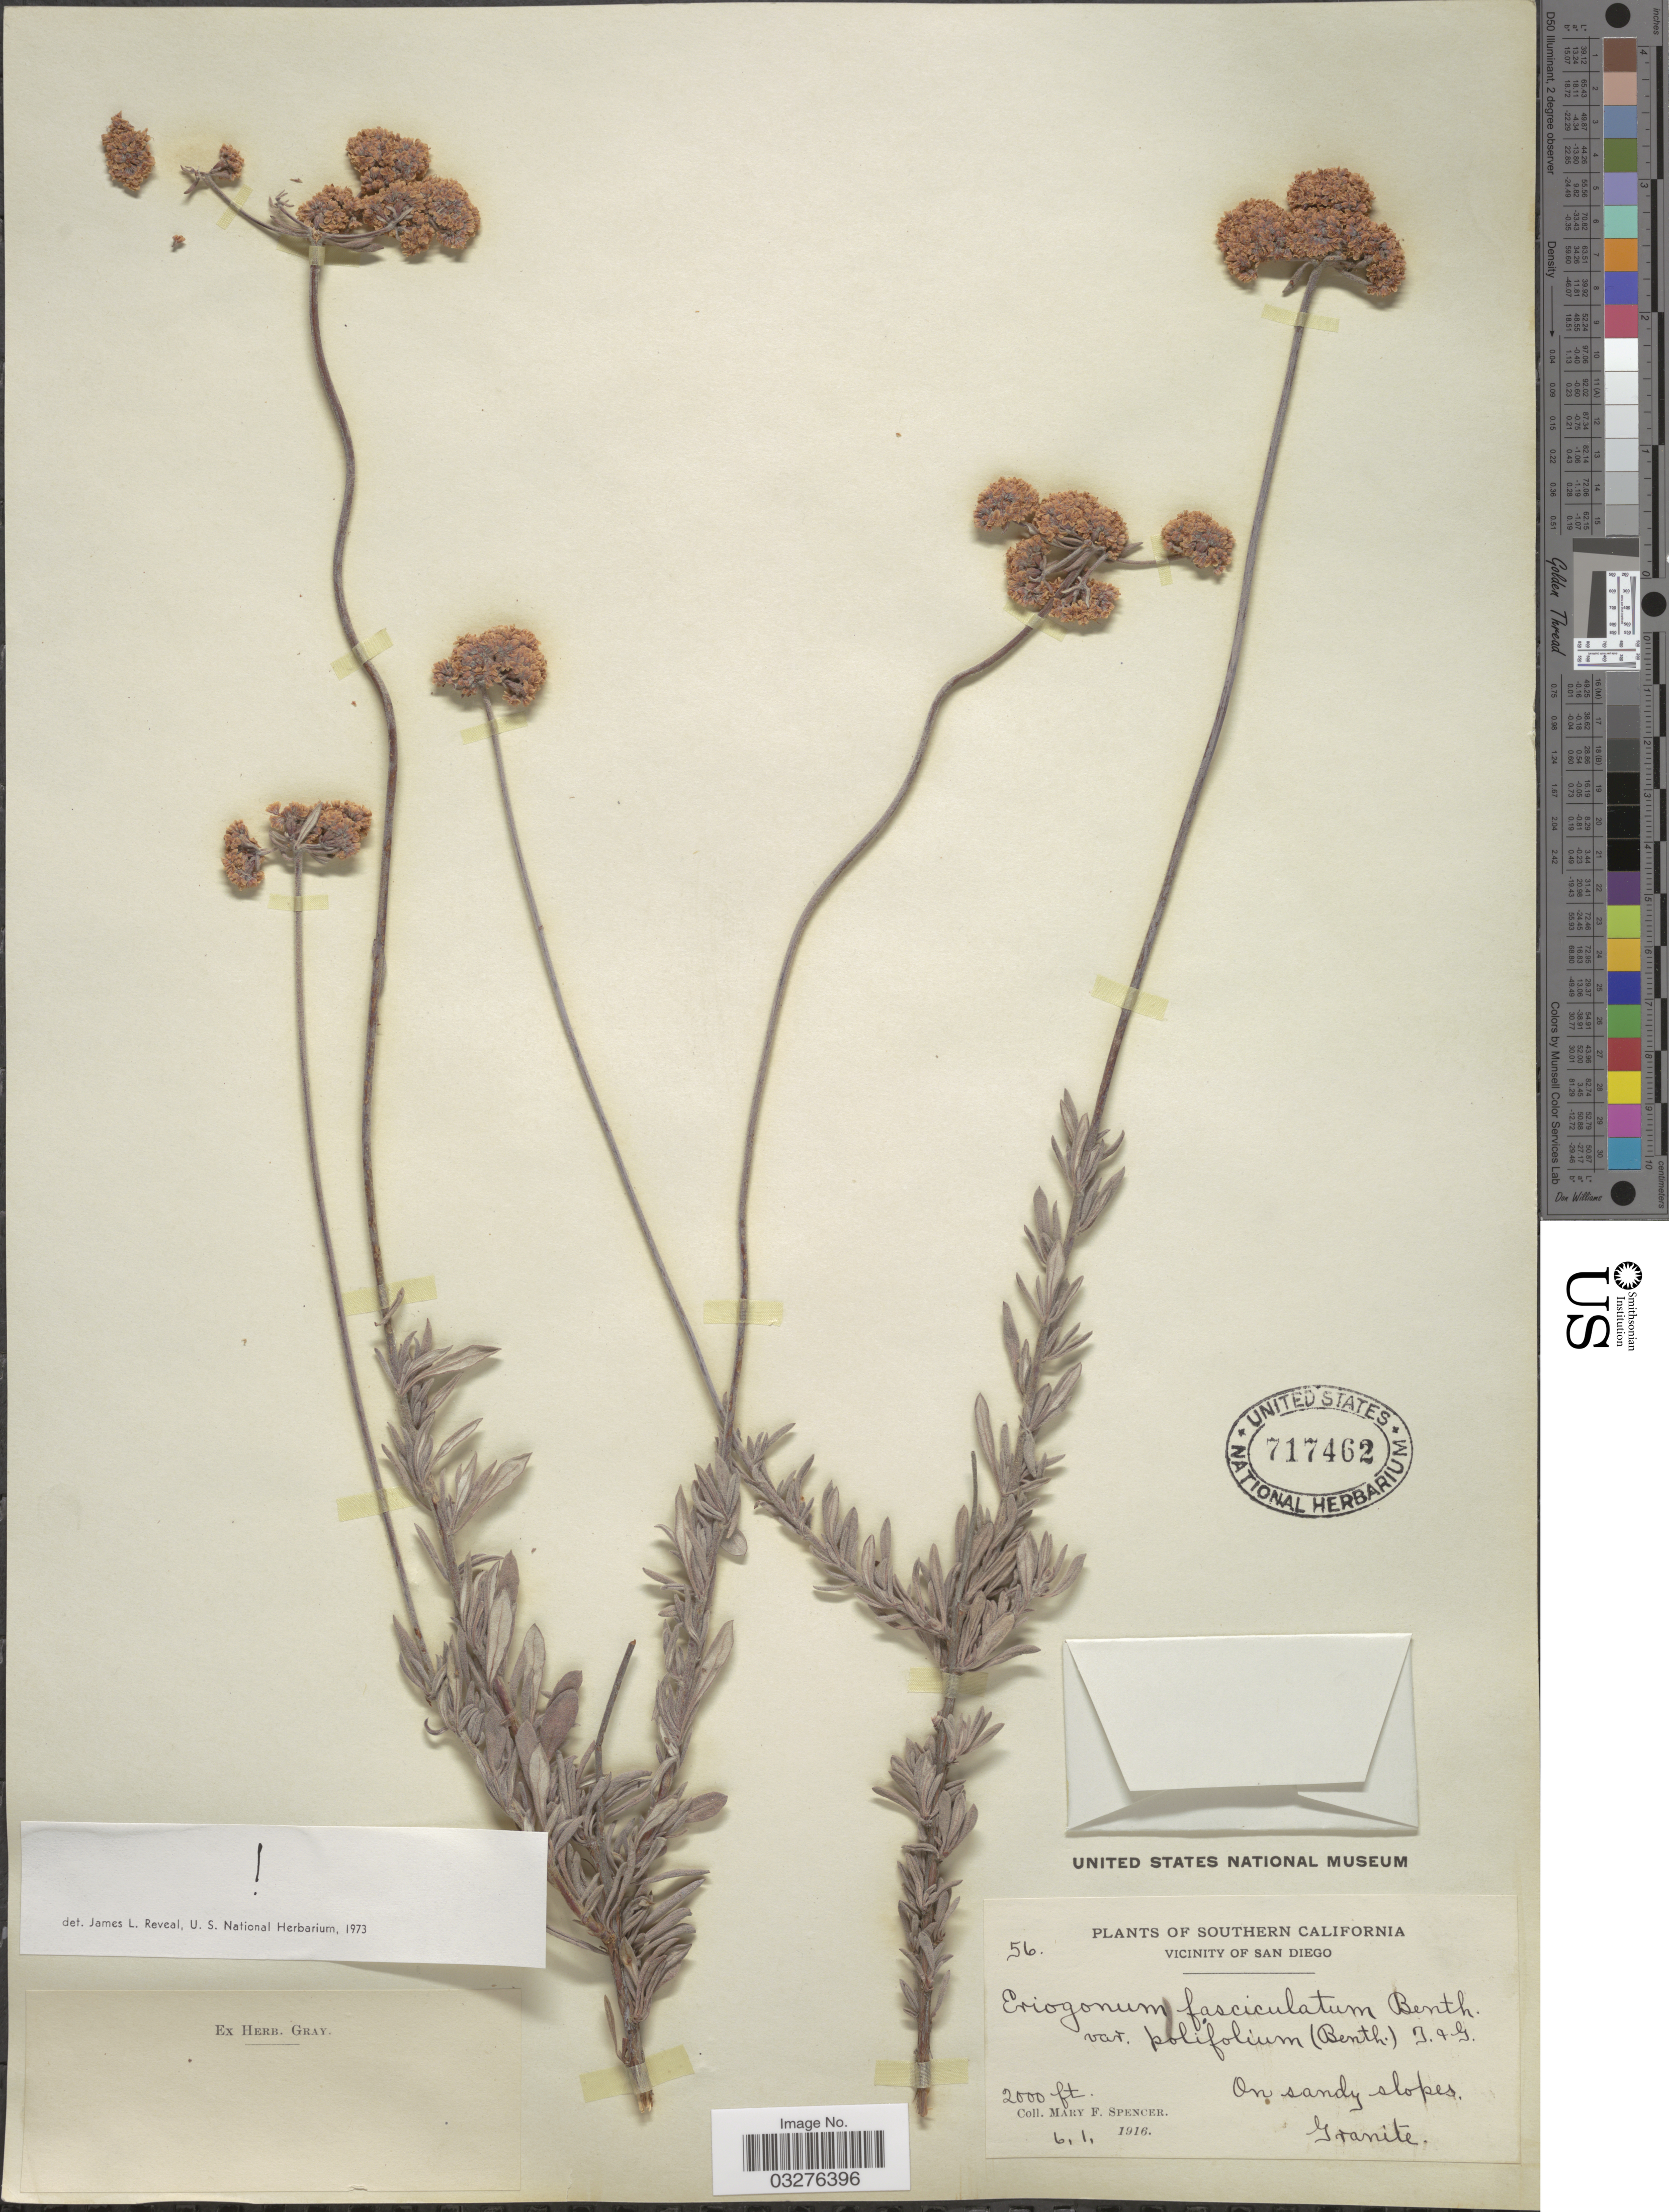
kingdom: Plantae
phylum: Tracheophyta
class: Magnoliopsida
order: Caryophyllales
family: Polygonaceae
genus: Eriogonum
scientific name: Eriogonum fasciculatum var. polifolium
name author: (Benth.) Torr. & A. Gray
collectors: M. Spencer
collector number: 56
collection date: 1916-01-06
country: United States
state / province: California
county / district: San Diego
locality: Southern California, Vicinity of San Diego.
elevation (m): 610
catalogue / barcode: US 717462